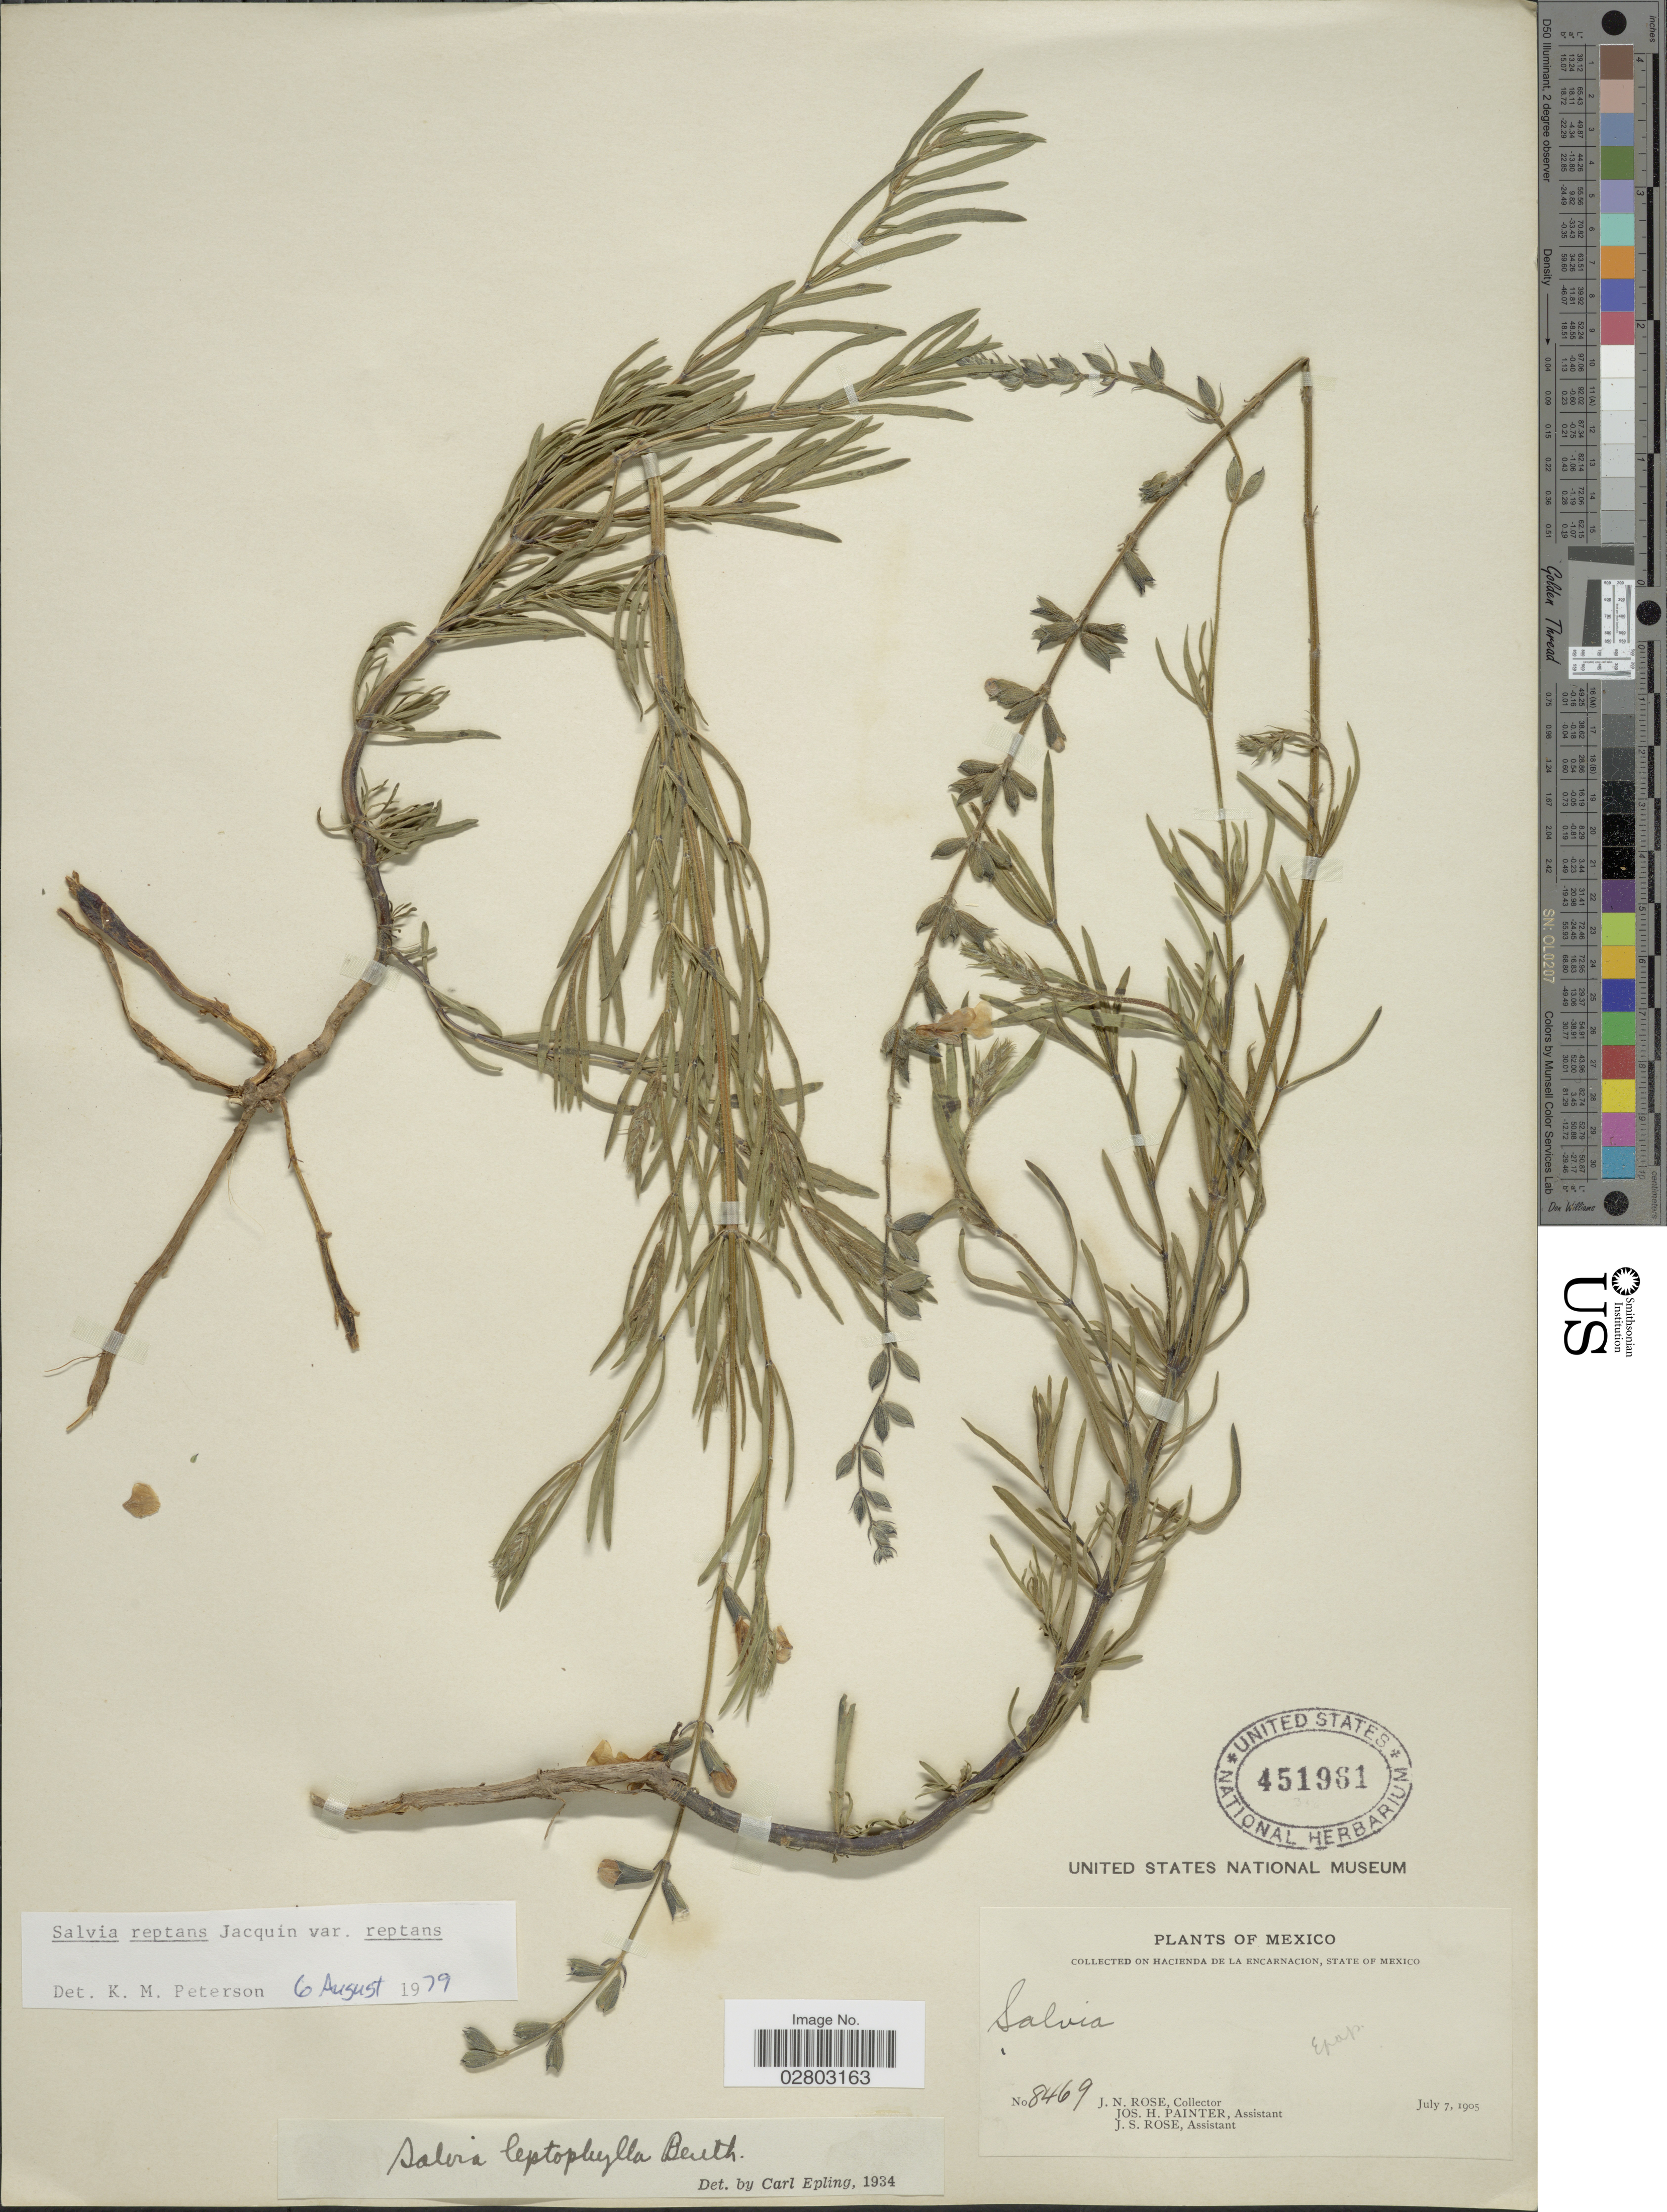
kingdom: Plantae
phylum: Tracheophyta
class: Magnoliopsida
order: Lamiales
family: Lamiaceae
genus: Salvia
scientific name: Salvia reptans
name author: Jacq.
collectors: J. N. Rose, J. H. Painter & J. S. Rose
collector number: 8469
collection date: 1905-07-07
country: Mexico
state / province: México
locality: Hacienda de la Encarnacion.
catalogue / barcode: US 451961